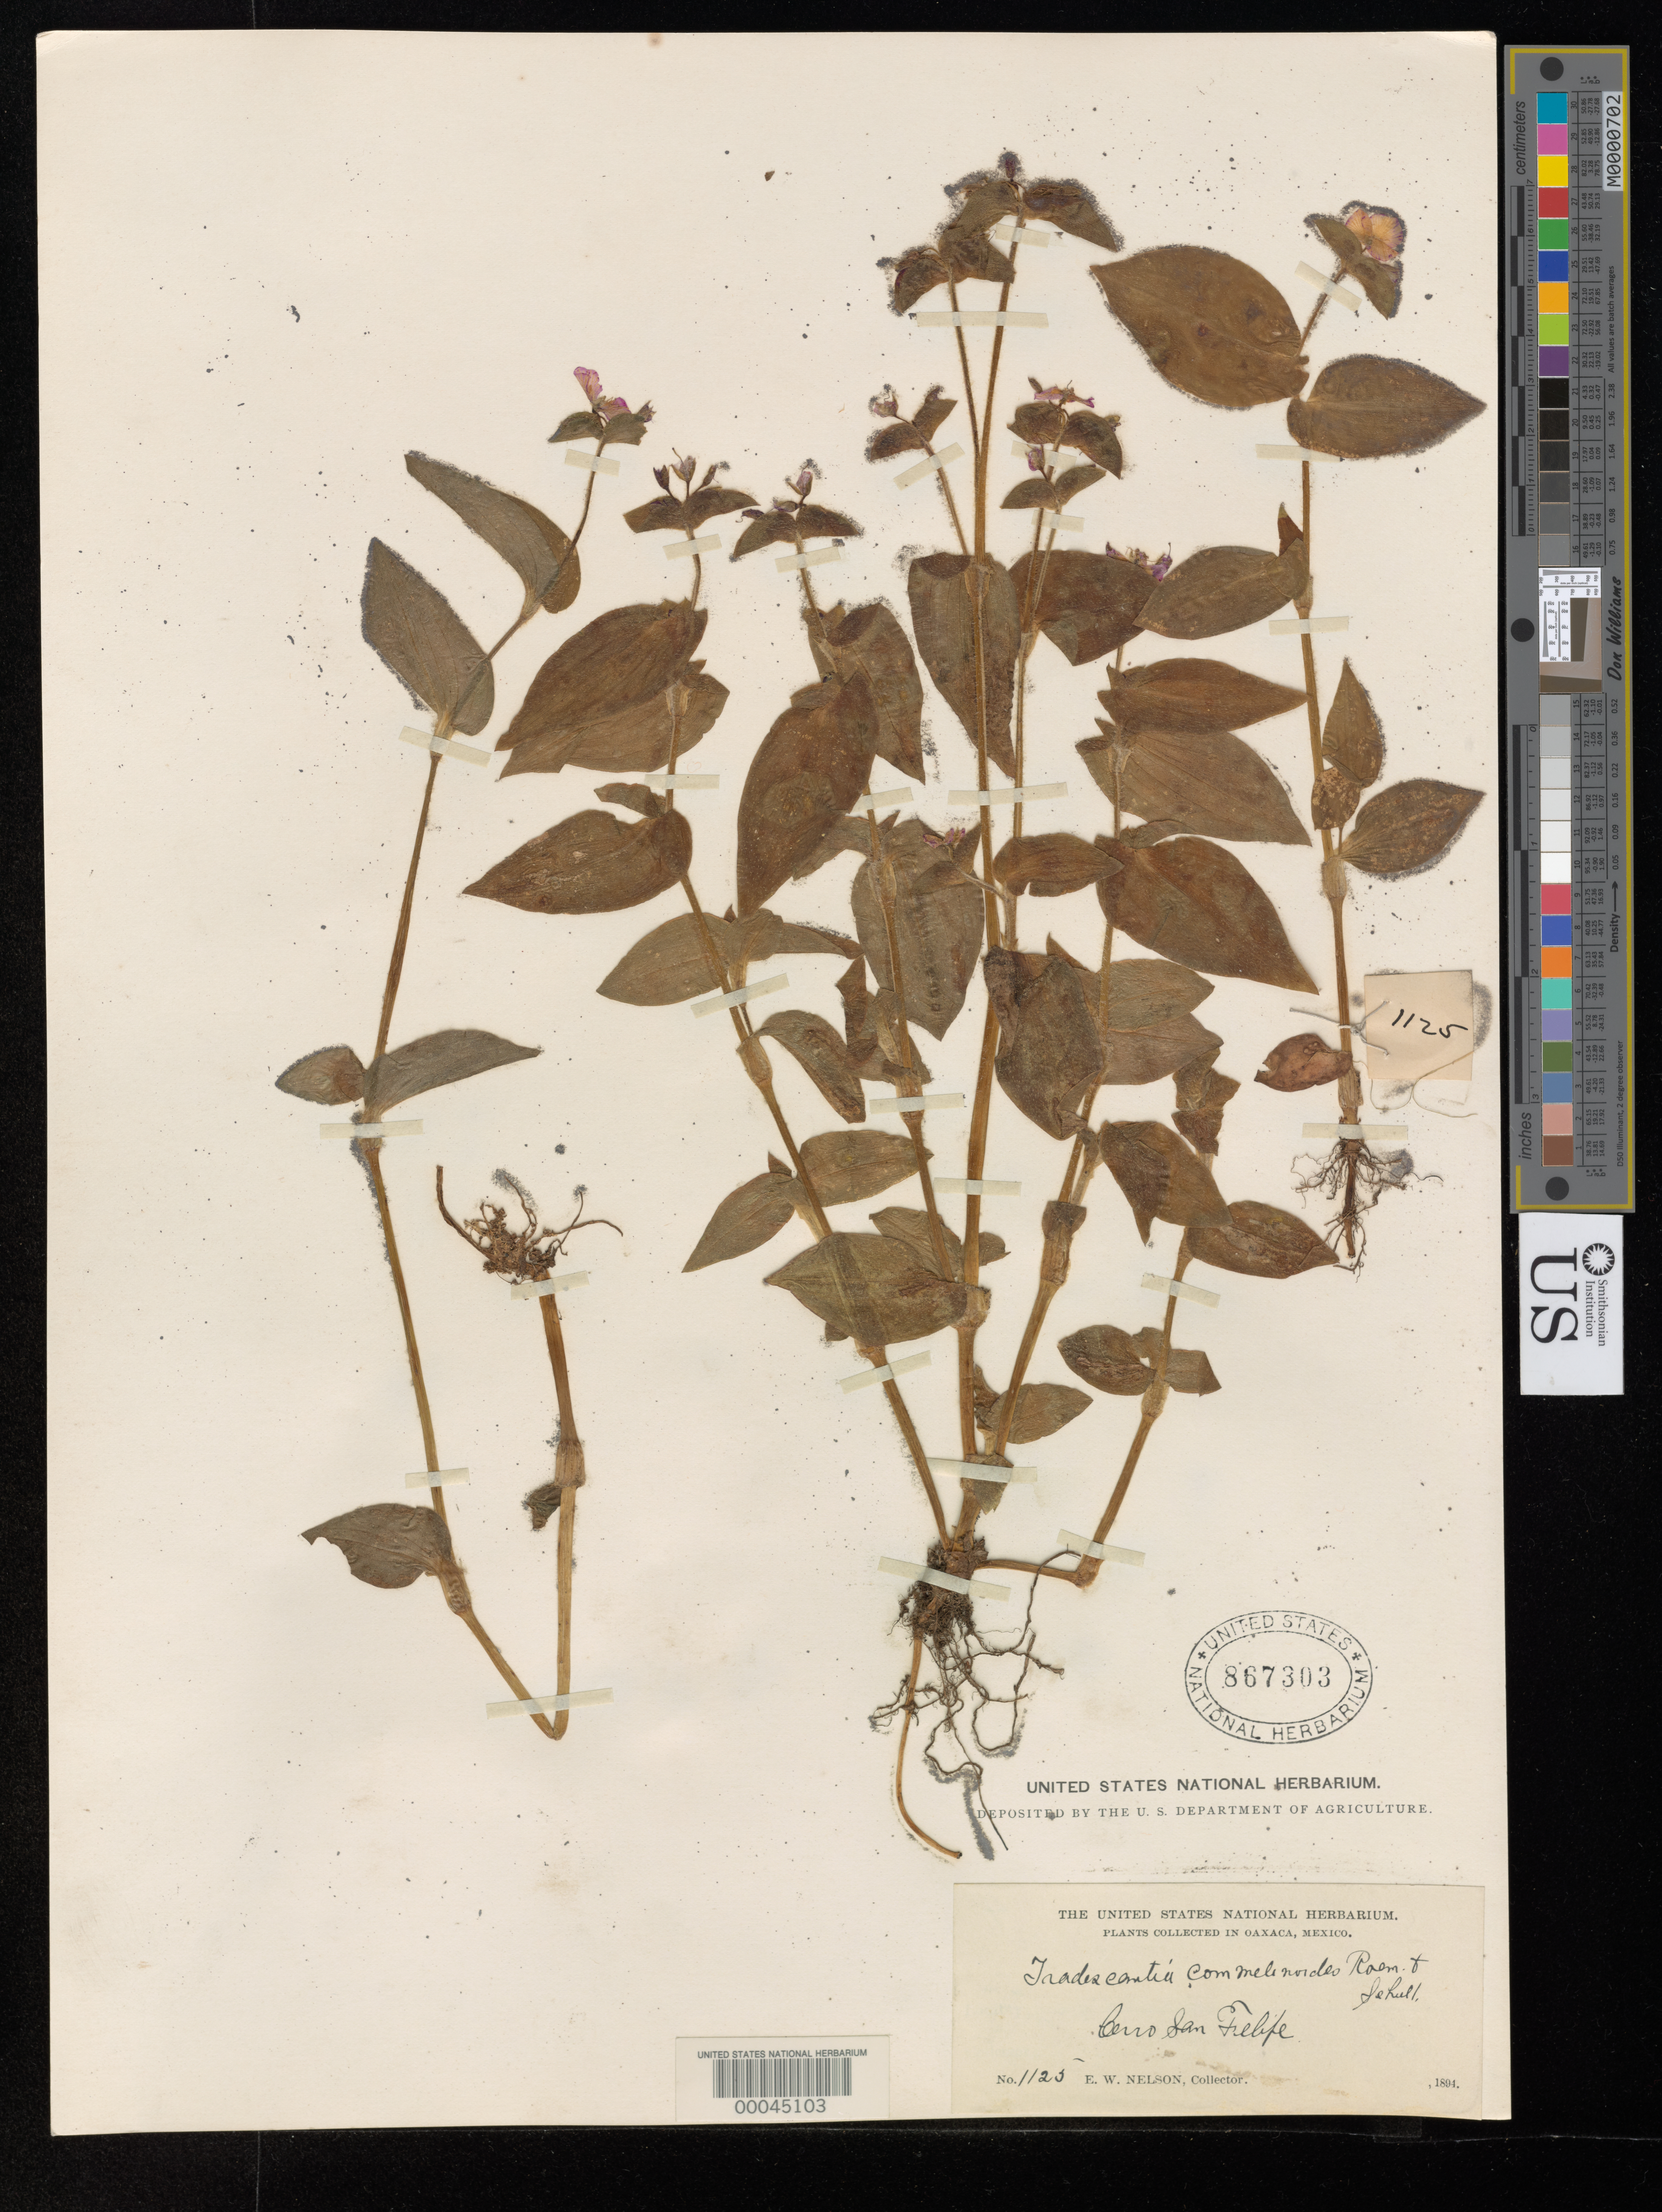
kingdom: Plantae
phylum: Tracheophyta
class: Liliopsida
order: Commelinales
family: Commelinaceae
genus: Tradescantia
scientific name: Tradescantia commelinoides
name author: Schult. & Schult. f.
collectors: E. W. Nelson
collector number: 1125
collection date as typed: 1894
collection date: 1894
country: Mexico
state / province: Oaxaca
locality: Cerro San Felipe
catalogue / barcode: US 867303